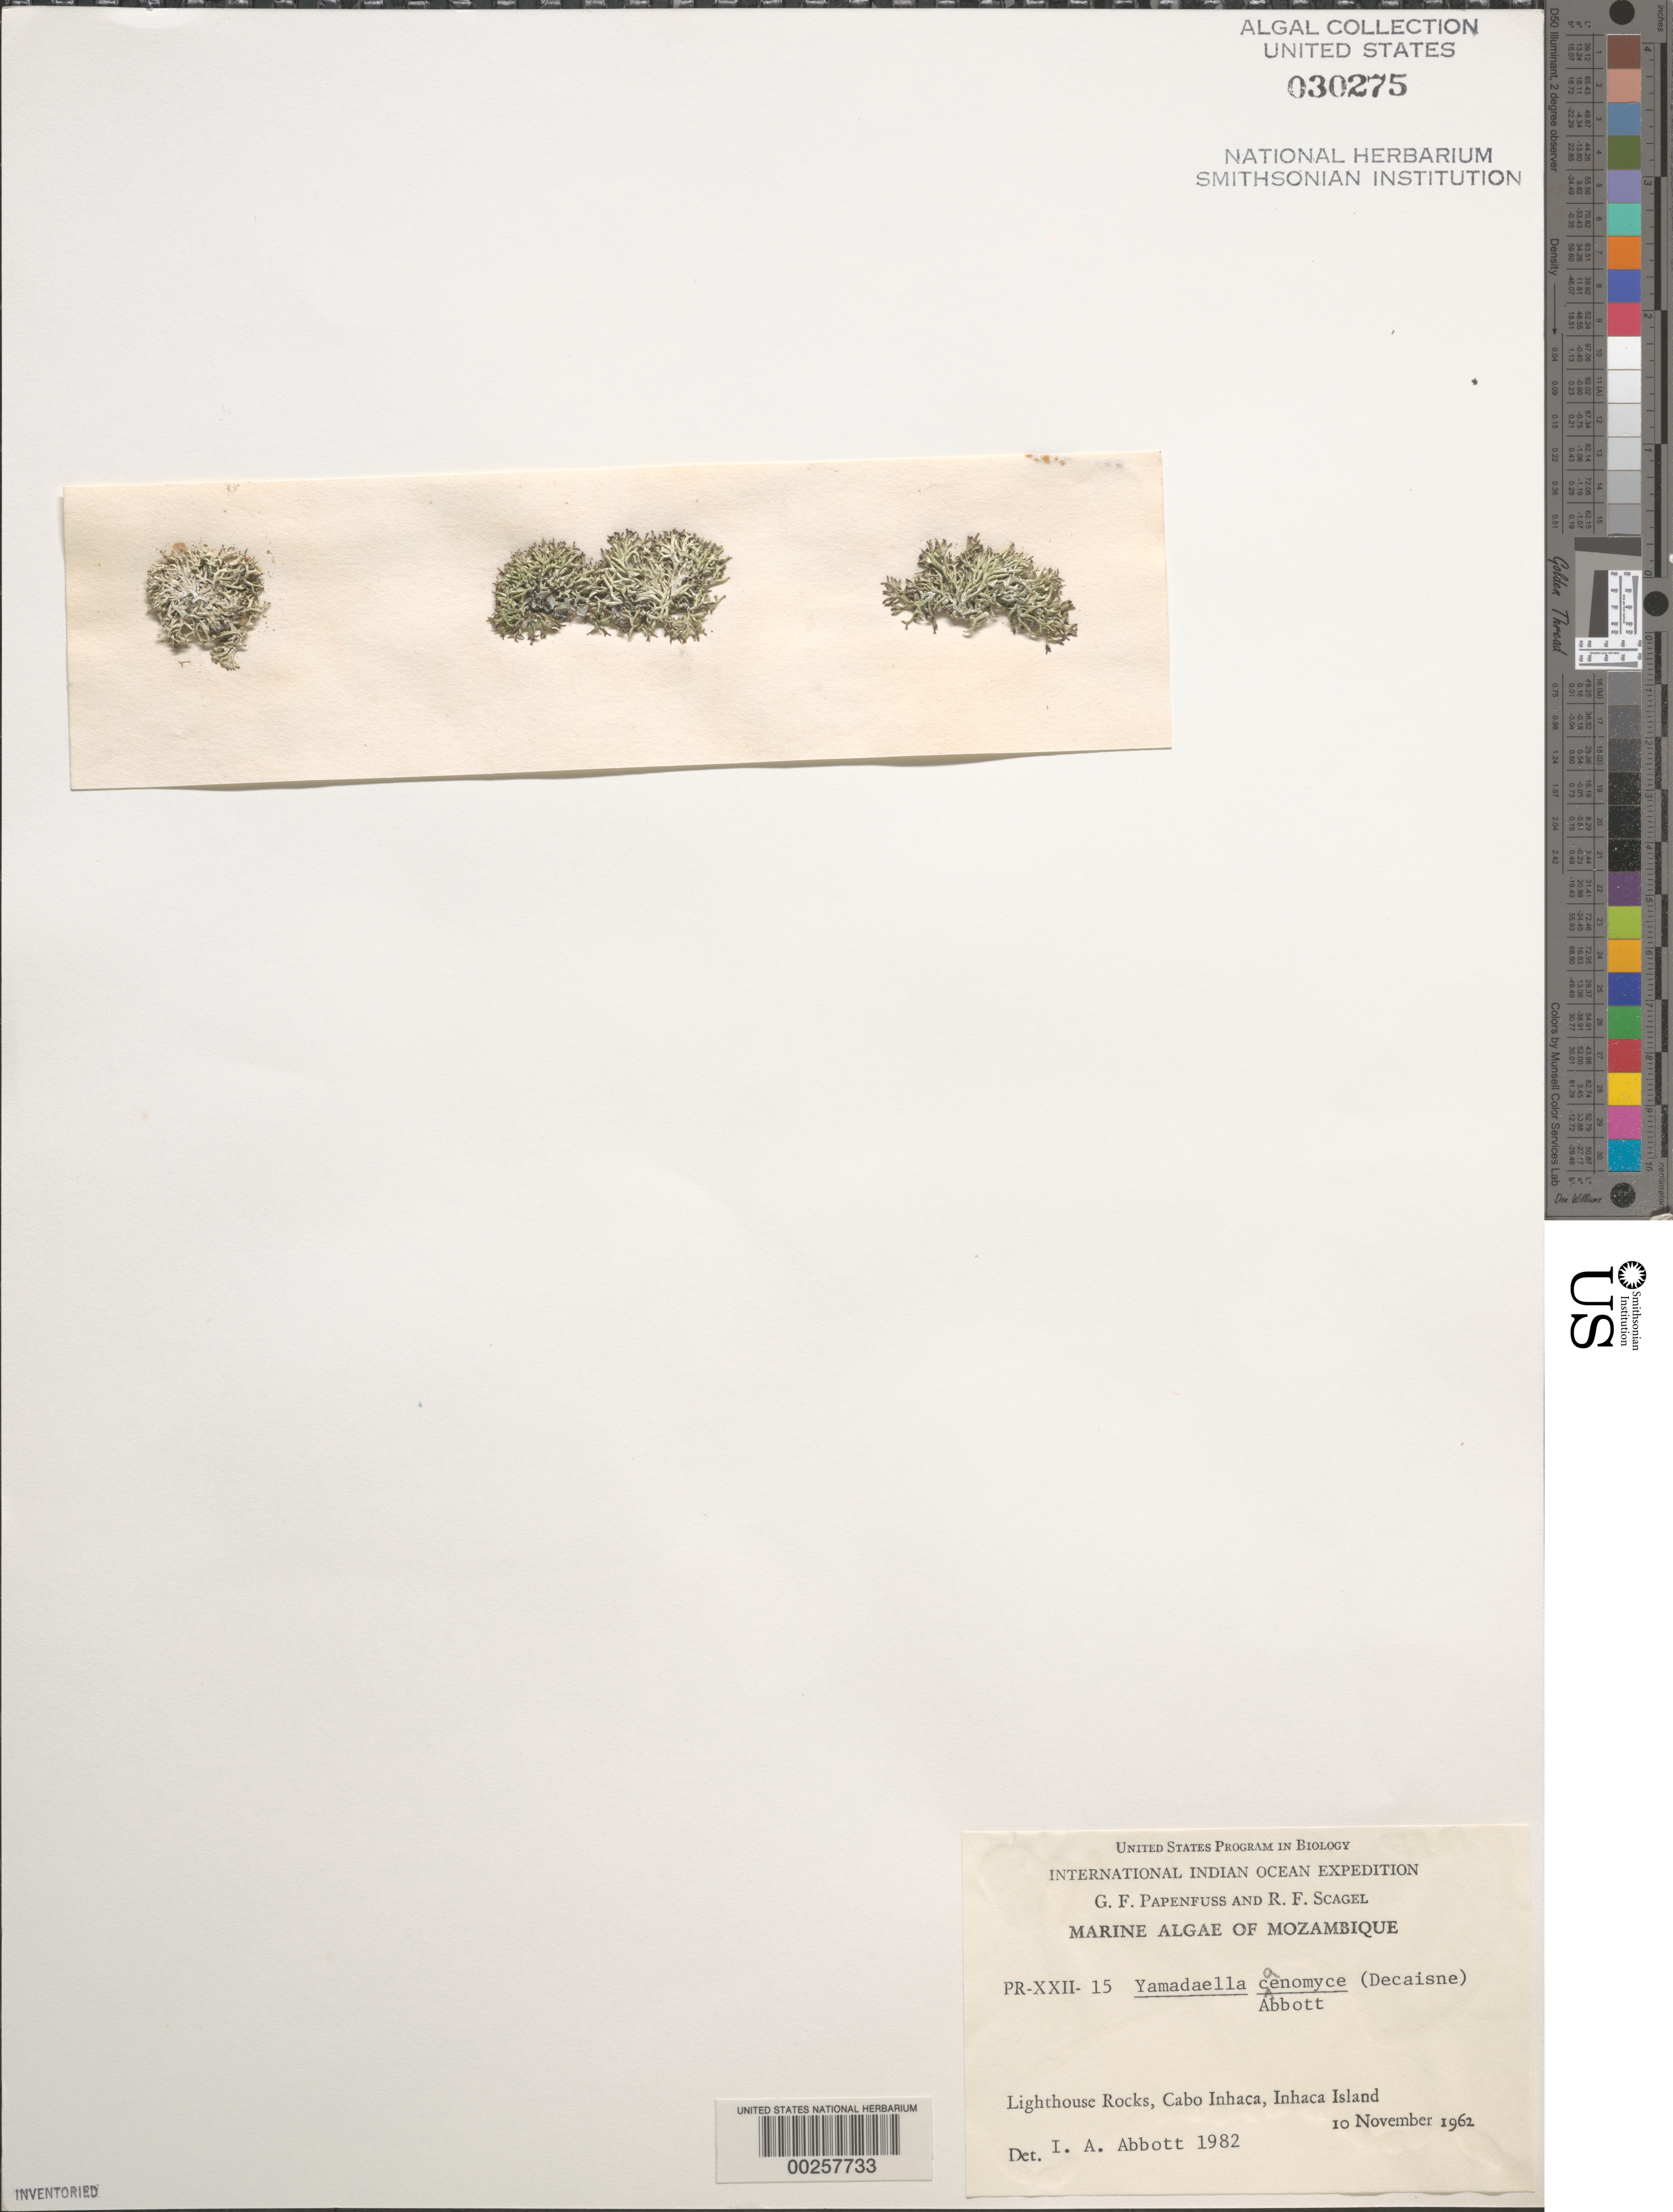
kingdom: Plantae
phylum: Rhodophyta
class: Florideophyceae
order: Nemaliales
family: Liagoraceae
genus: Yamadaella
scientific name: Yamadaella caenomyce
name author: (Decne.) I.A. Abbott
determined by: Abbott, Isabella A.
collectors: G. Papenfuss & R. F. Scagel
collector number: PR-XXII-15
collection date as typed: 10 Nov 1962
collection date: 1962-11-10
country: Mozambique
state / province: Maputo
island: Inhaca Island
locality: Cabo Inhaca, Lighthouse Rocks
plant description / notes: International Indian Ocean Expedition, 1962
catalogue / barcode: US 30275